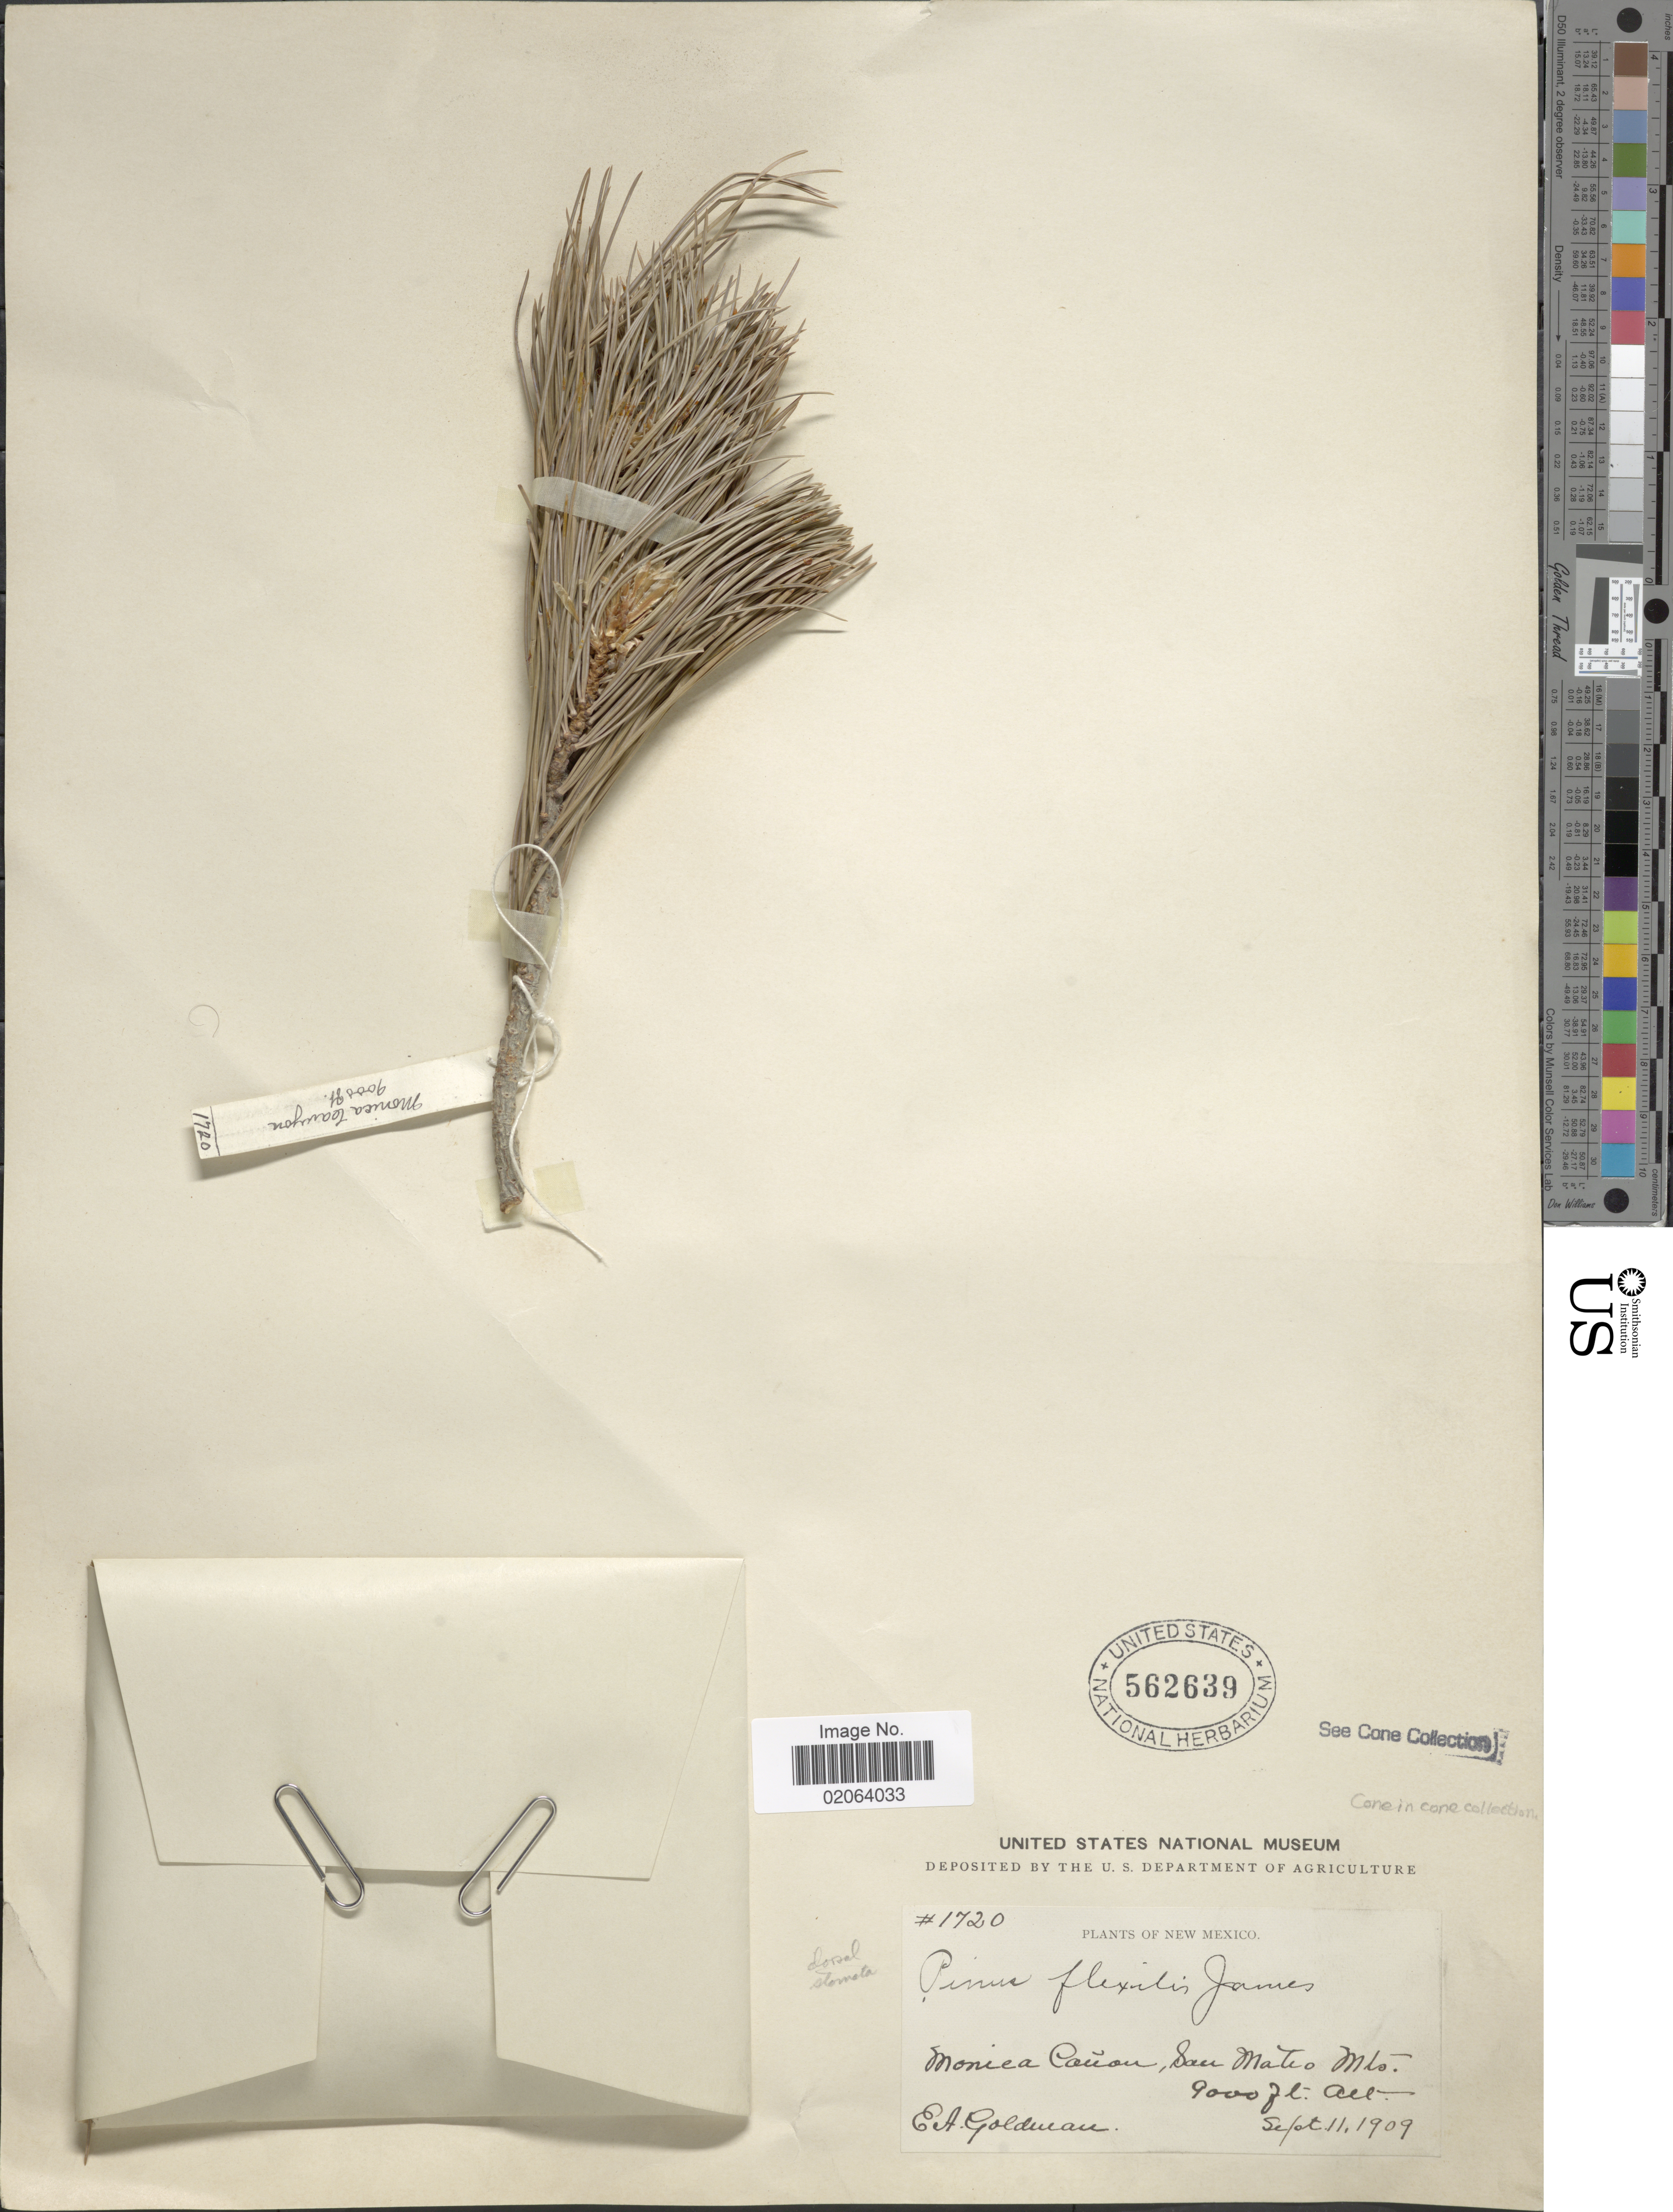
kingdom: Plantae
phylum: Tracheophyta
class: Pinopsida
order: Pinales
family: Pinaceae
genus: Pinus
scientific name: Pinus flexilis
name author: E. James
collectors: E. A. Goldman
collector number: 1720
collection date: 1909-09-11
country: United States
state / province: New Mexico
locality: Monica Cañon, San Mateo Mts.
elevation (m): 2743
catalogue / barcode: US 562639